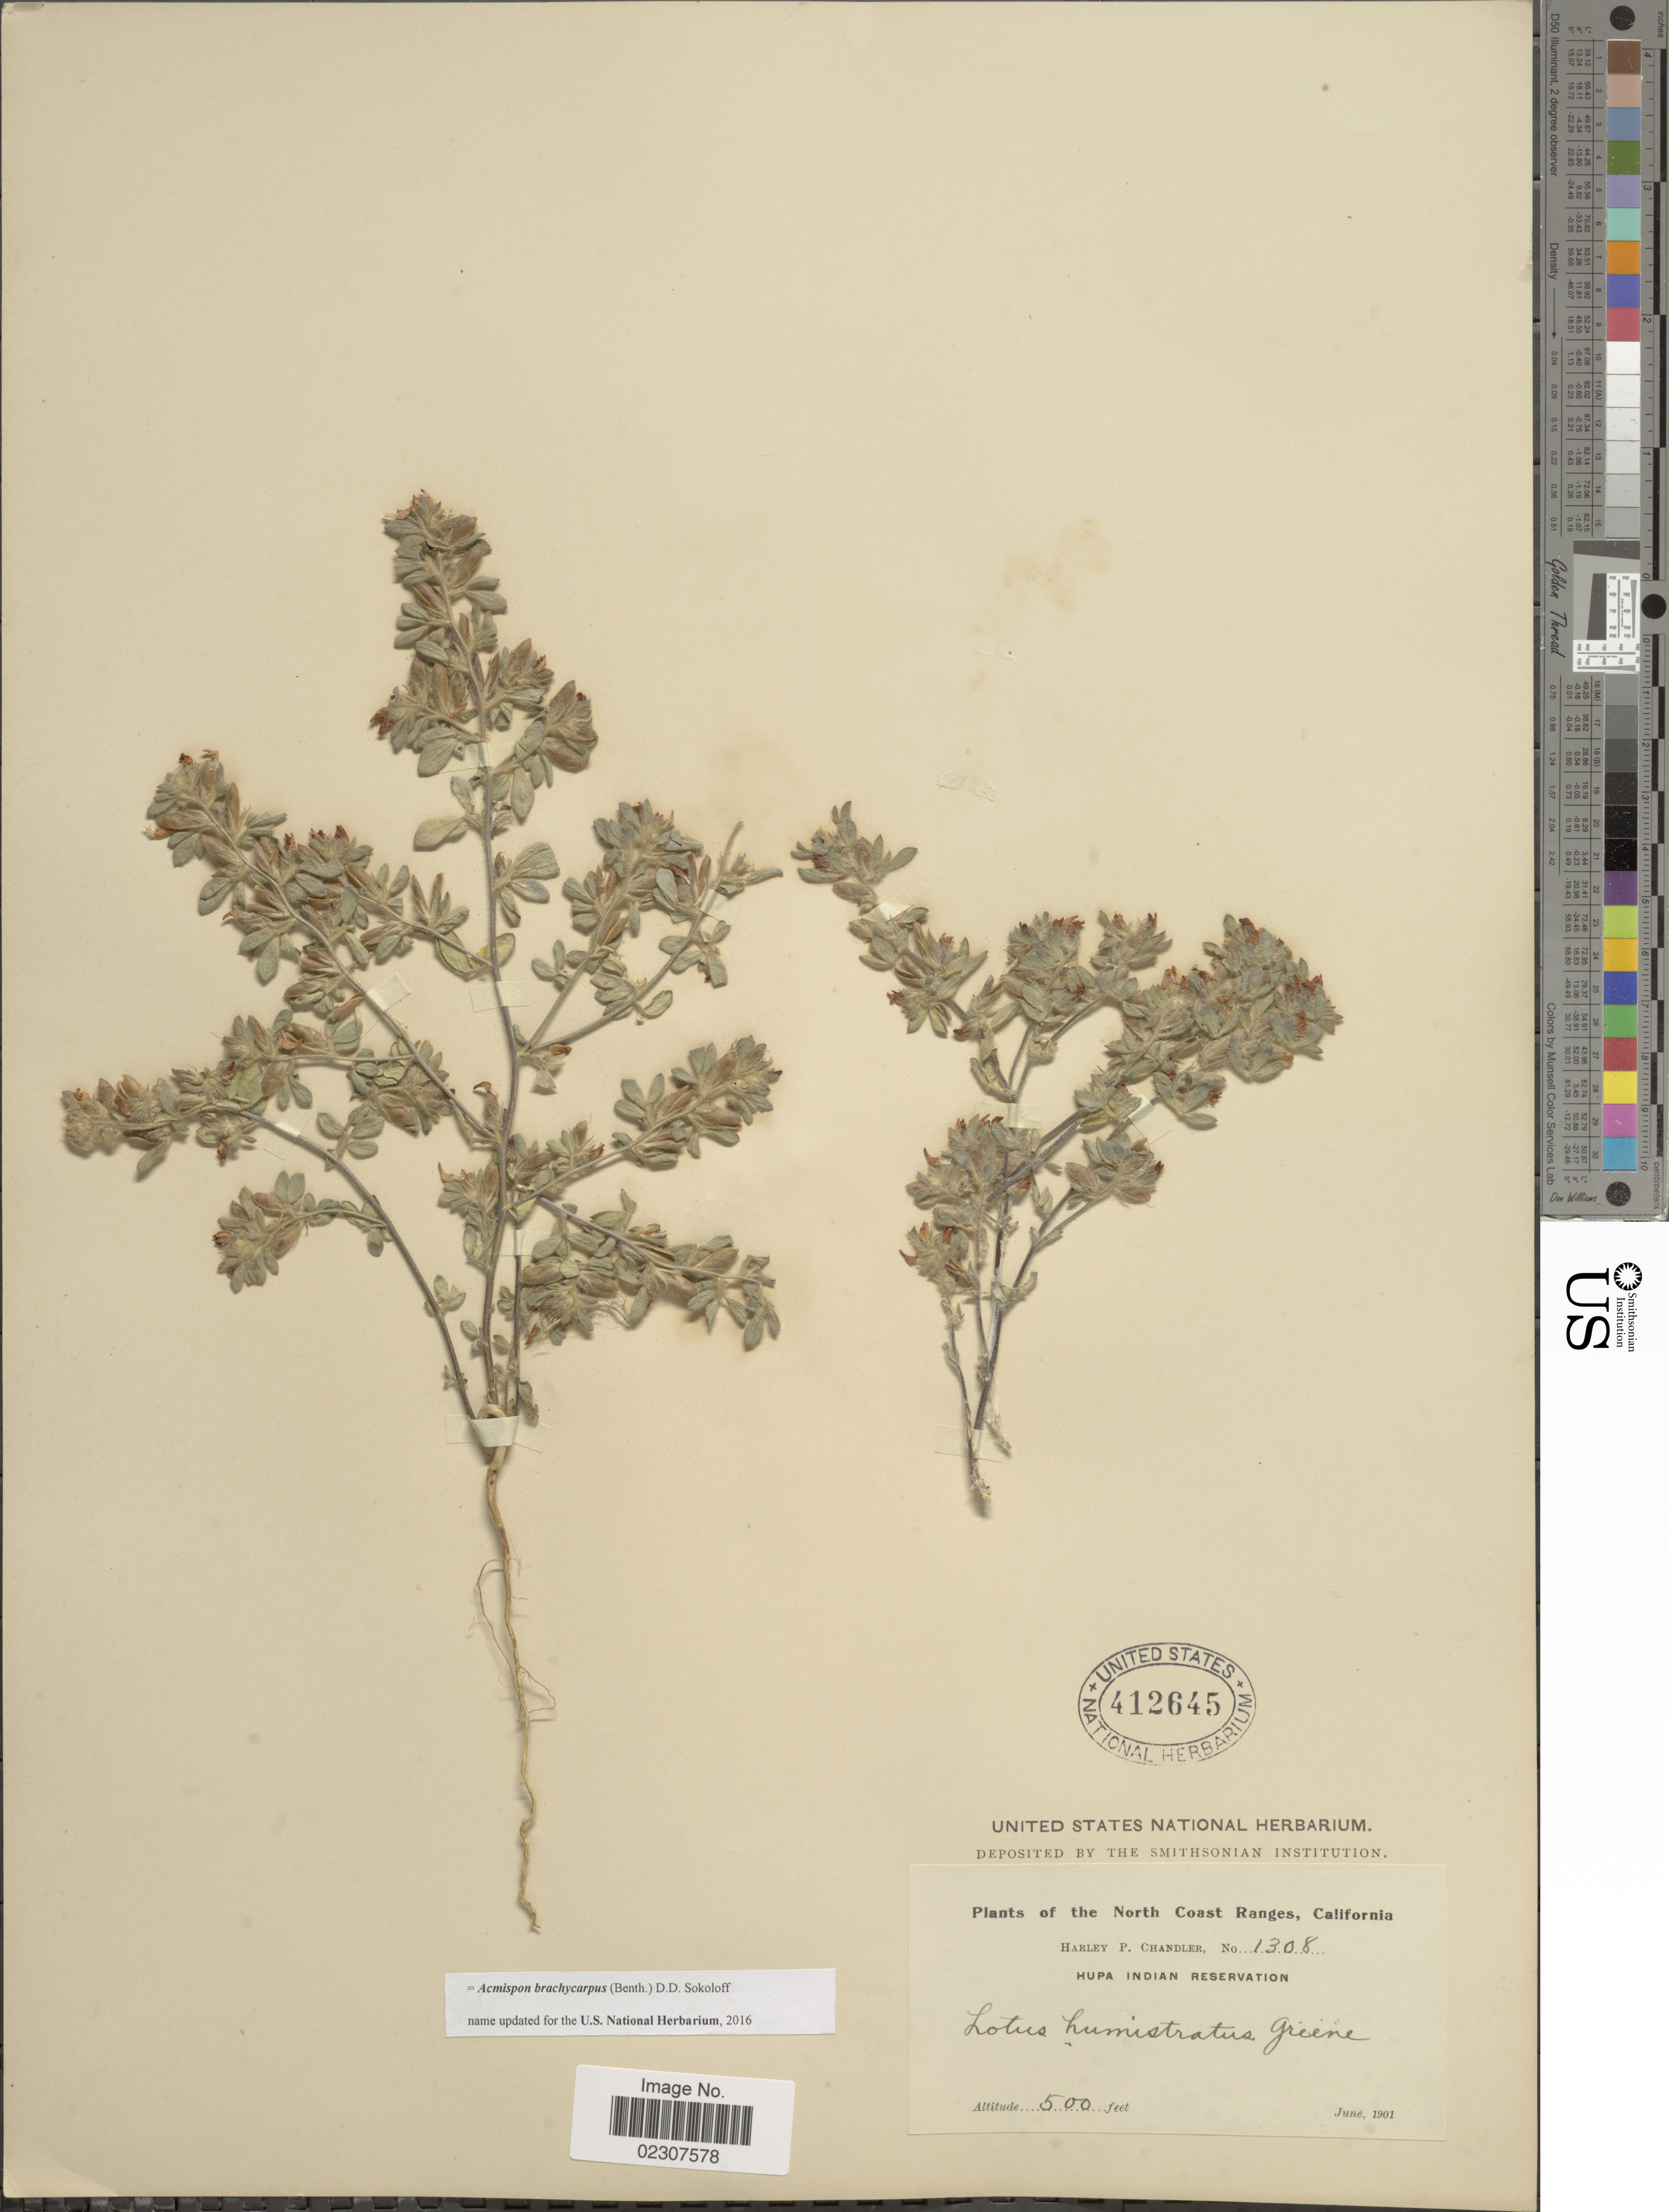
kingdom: Plantae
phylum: Tracheophyta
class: Magnoliopsida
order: Fabales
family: Fabaceae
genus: Acmispon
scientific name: Acmispon brachycarpus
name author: (Benth.) D.D. Sokoloff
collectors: H. Chandler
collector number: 1308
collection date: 1901-06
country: United States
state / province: California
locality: The North Coast Ranges, Hupa Indian Reservation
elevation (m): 152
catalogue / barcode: US 412645